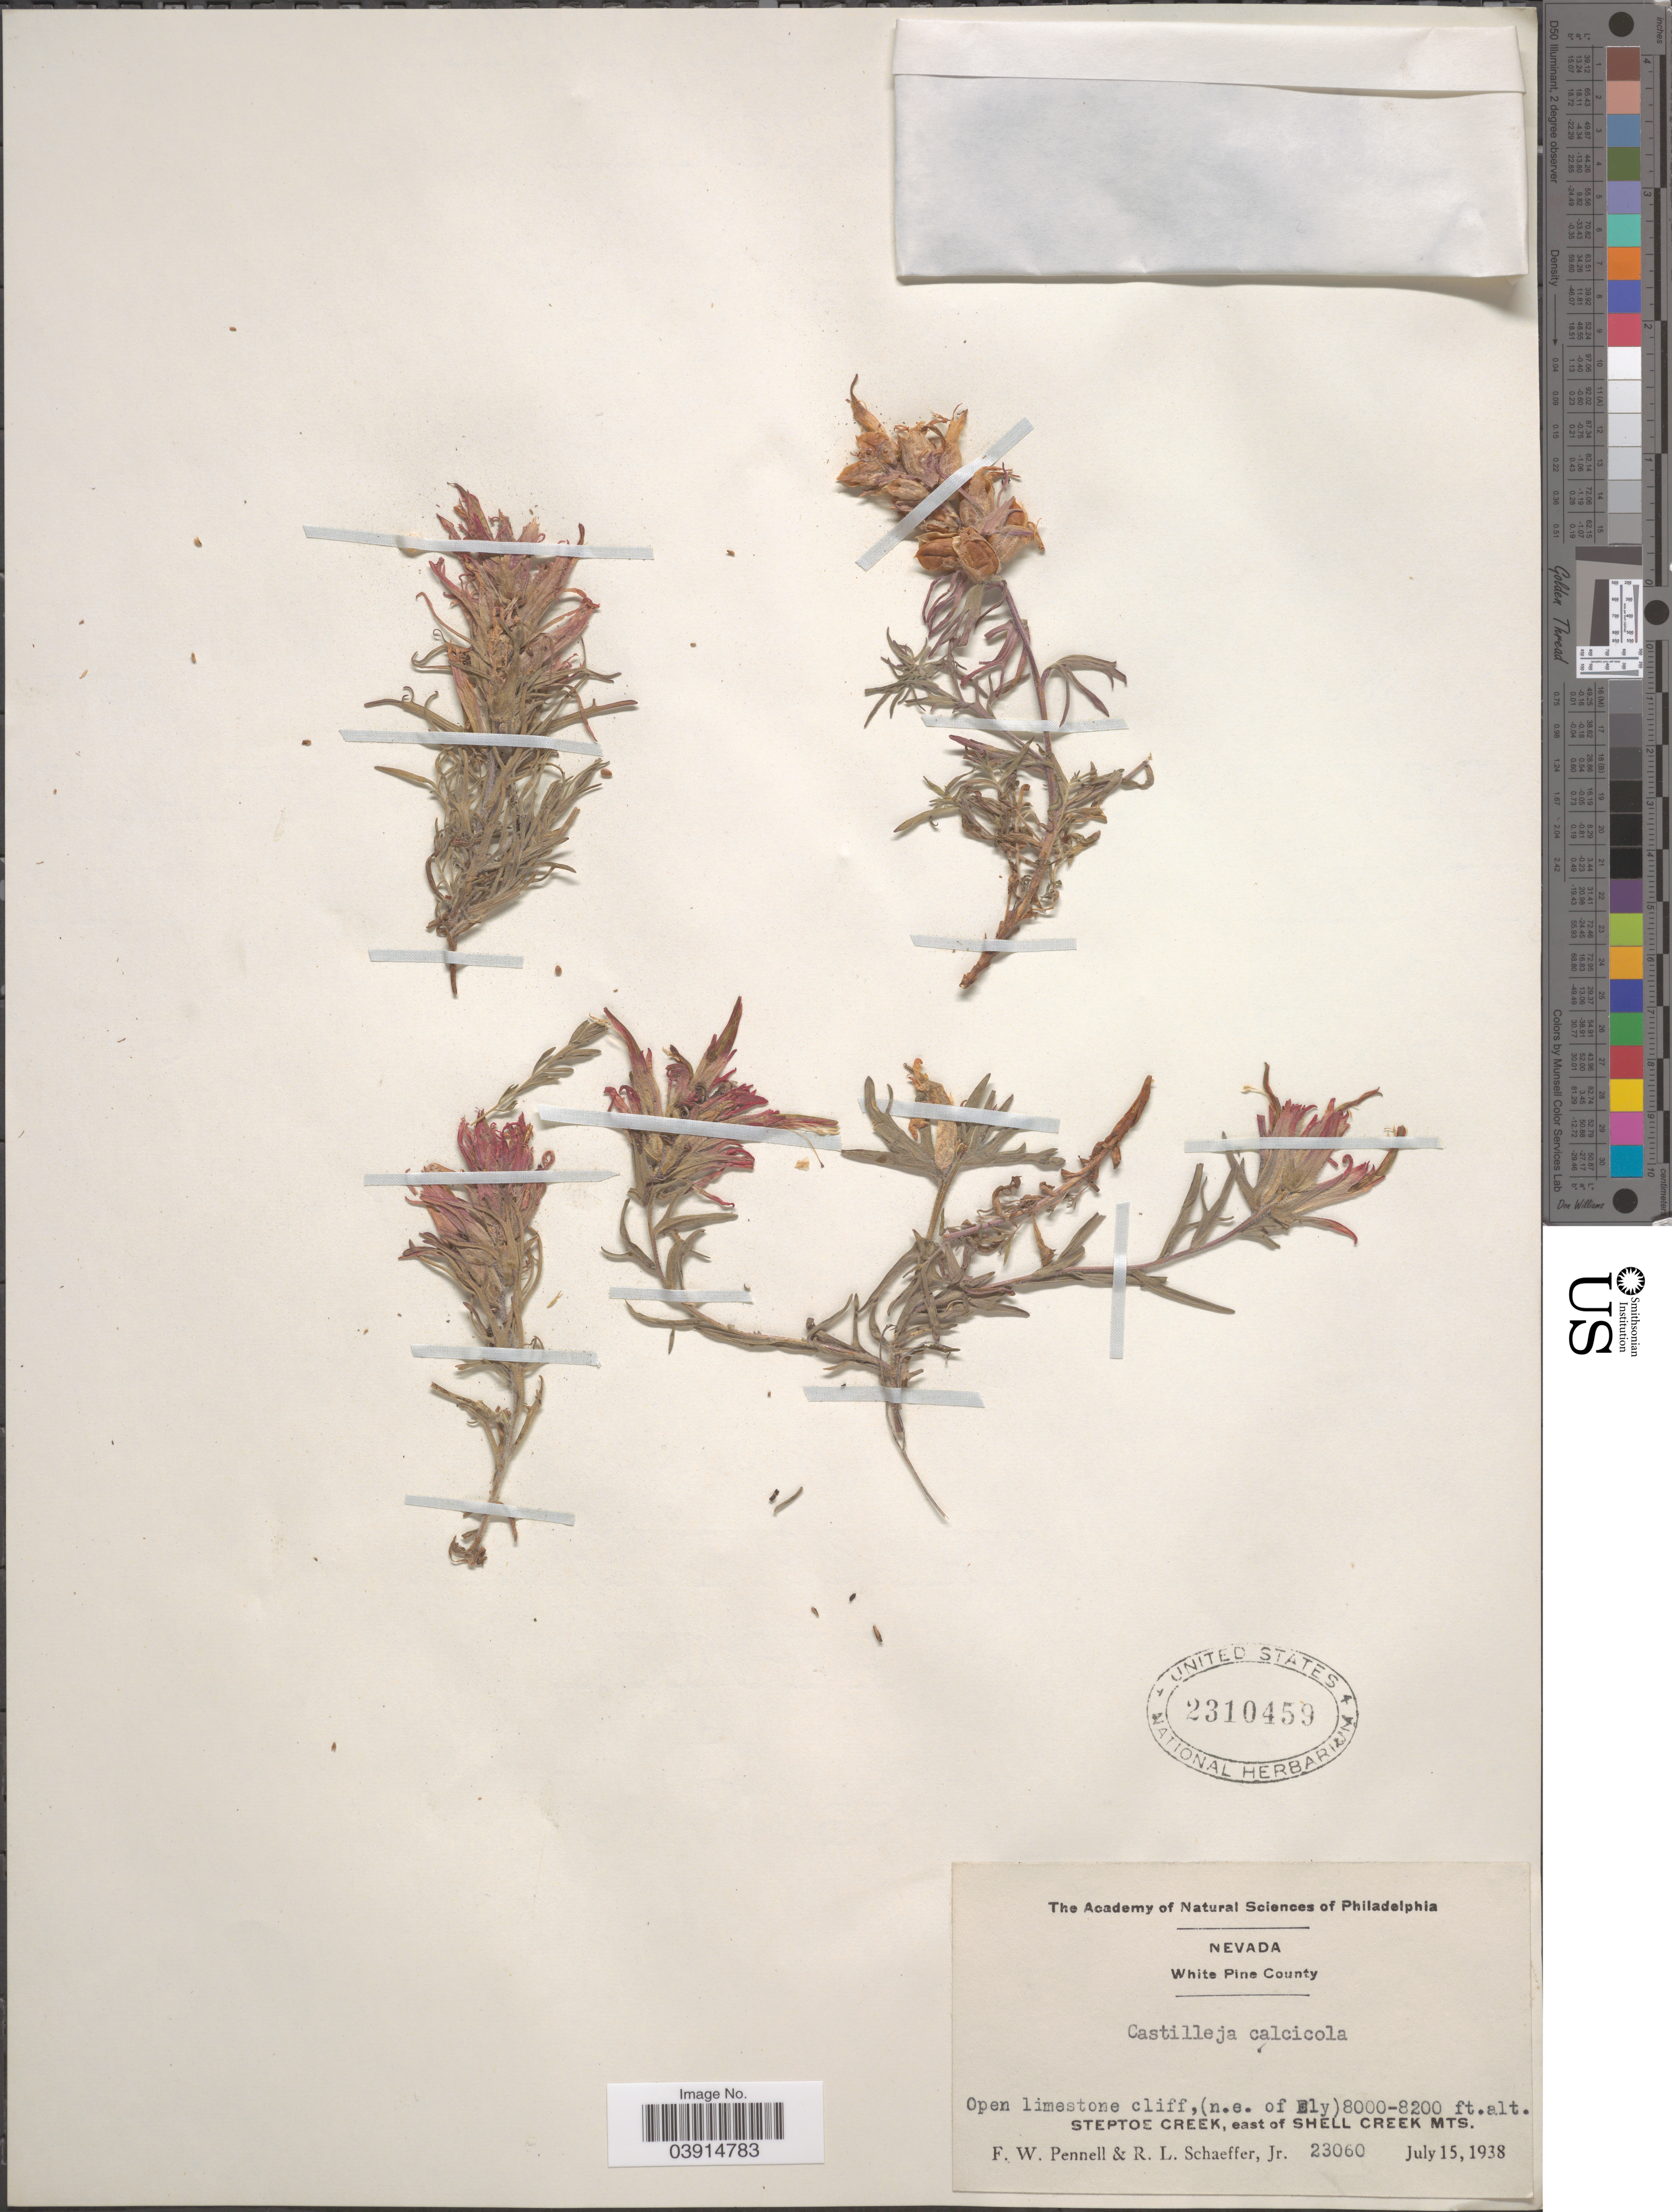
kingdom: Plantae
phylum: Tracheophyta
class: Magnoliopsida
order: Lamiales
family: Orobanchaceae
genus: Castilleja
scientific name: Castilleja sp.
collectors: F. W. Pennell & R. L. Schaeffer Jr.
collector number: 23060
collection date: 1938-07-15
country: United States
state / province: Nevada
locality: White Pine County. Open limestone cliff, (n.e. of Ely). Steptoe Creek, east of Shell Creek Mts.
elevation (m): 2438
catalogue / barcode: US 2310459